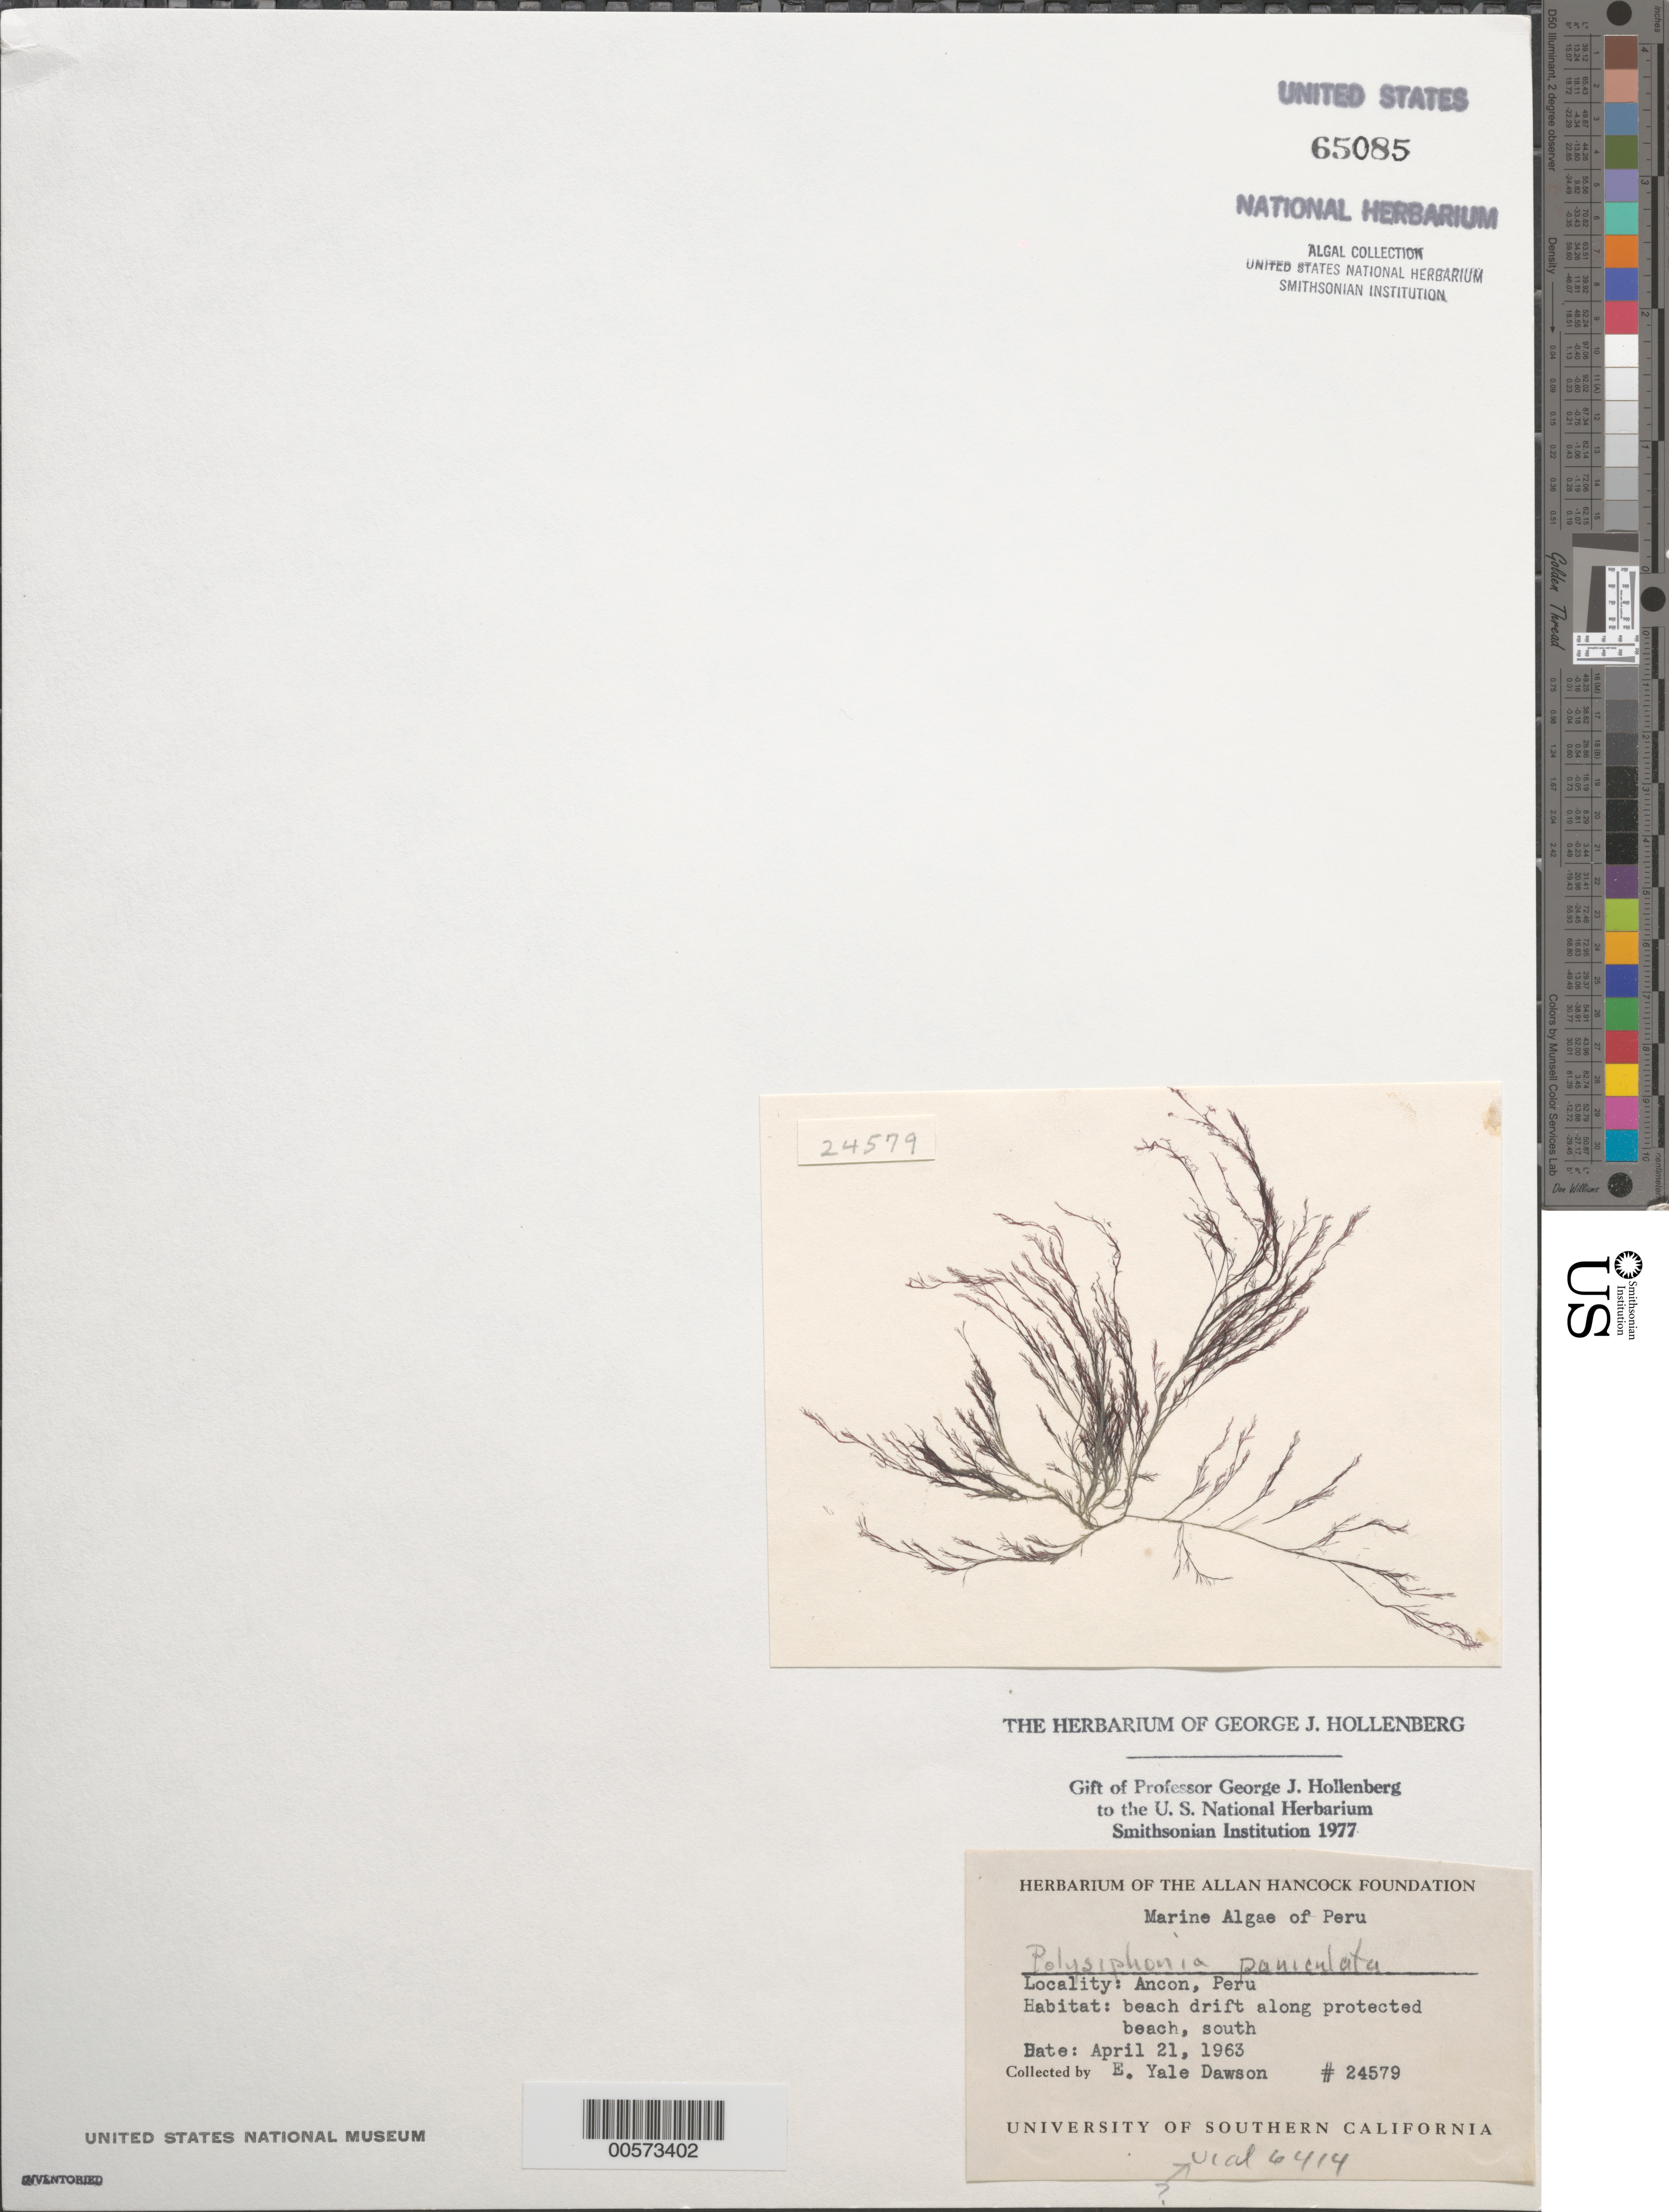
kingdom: Plantae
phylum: Rhodophyta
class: Florideophyceae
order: Ceramiales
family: Rhodomelaceae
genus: Eutrichosiphonia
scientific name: Eutrichosiphonia paniculata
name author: (Mont.) D.E.Bustamante & T.O. Cho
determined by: Algae name updating Project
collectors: E. Y. Dawson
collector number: EYD 24579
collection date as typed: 21 Apr 1963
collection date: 1963-04-21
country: Peru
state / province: Lima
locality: Ancon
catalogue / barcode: US 65085